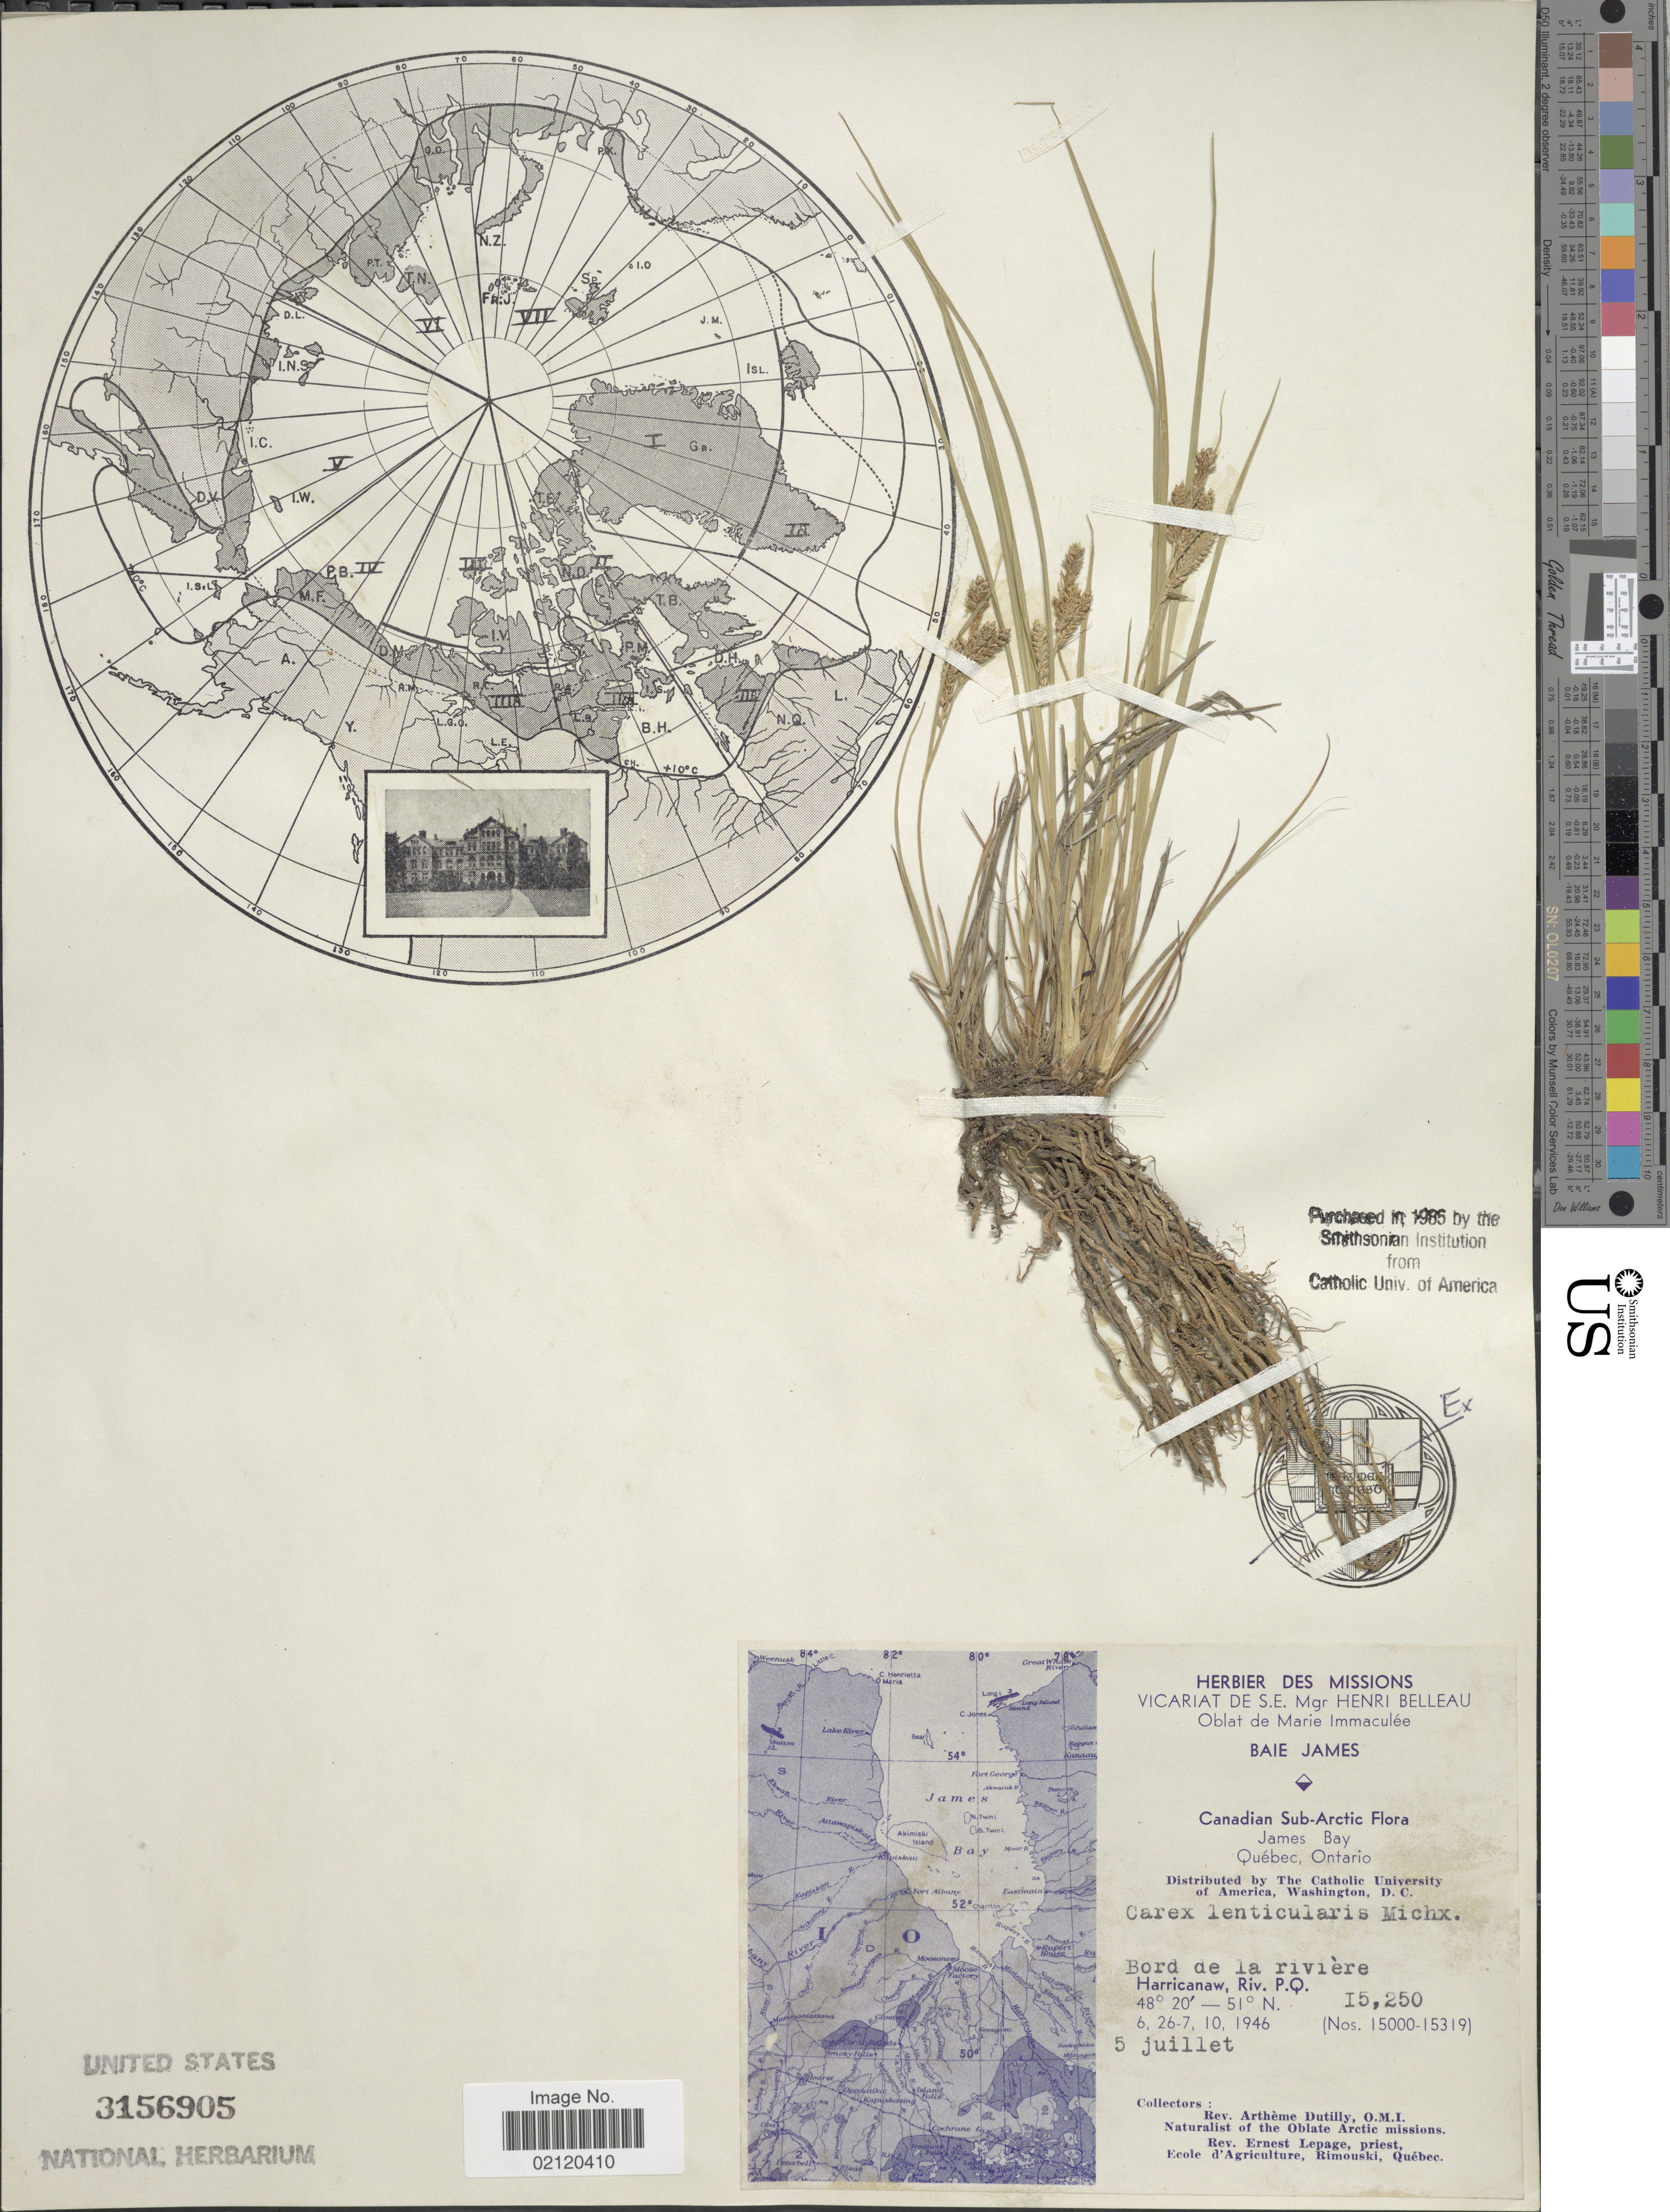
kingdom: Plantae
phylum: Tracheophyta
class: Liliopsida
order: Poales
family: Cyperaceae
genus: Carex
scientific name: Carex lenticularis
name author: Michx.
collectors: A. Dutilly & E. Lepage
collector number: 15250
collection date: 1946-07-05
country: Canada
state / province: Ontario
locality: Canadian Sub-Arctic, James Bay, Bord de la riviere, Harricanaw, Rov. P.Q.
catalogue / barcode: US 3156905